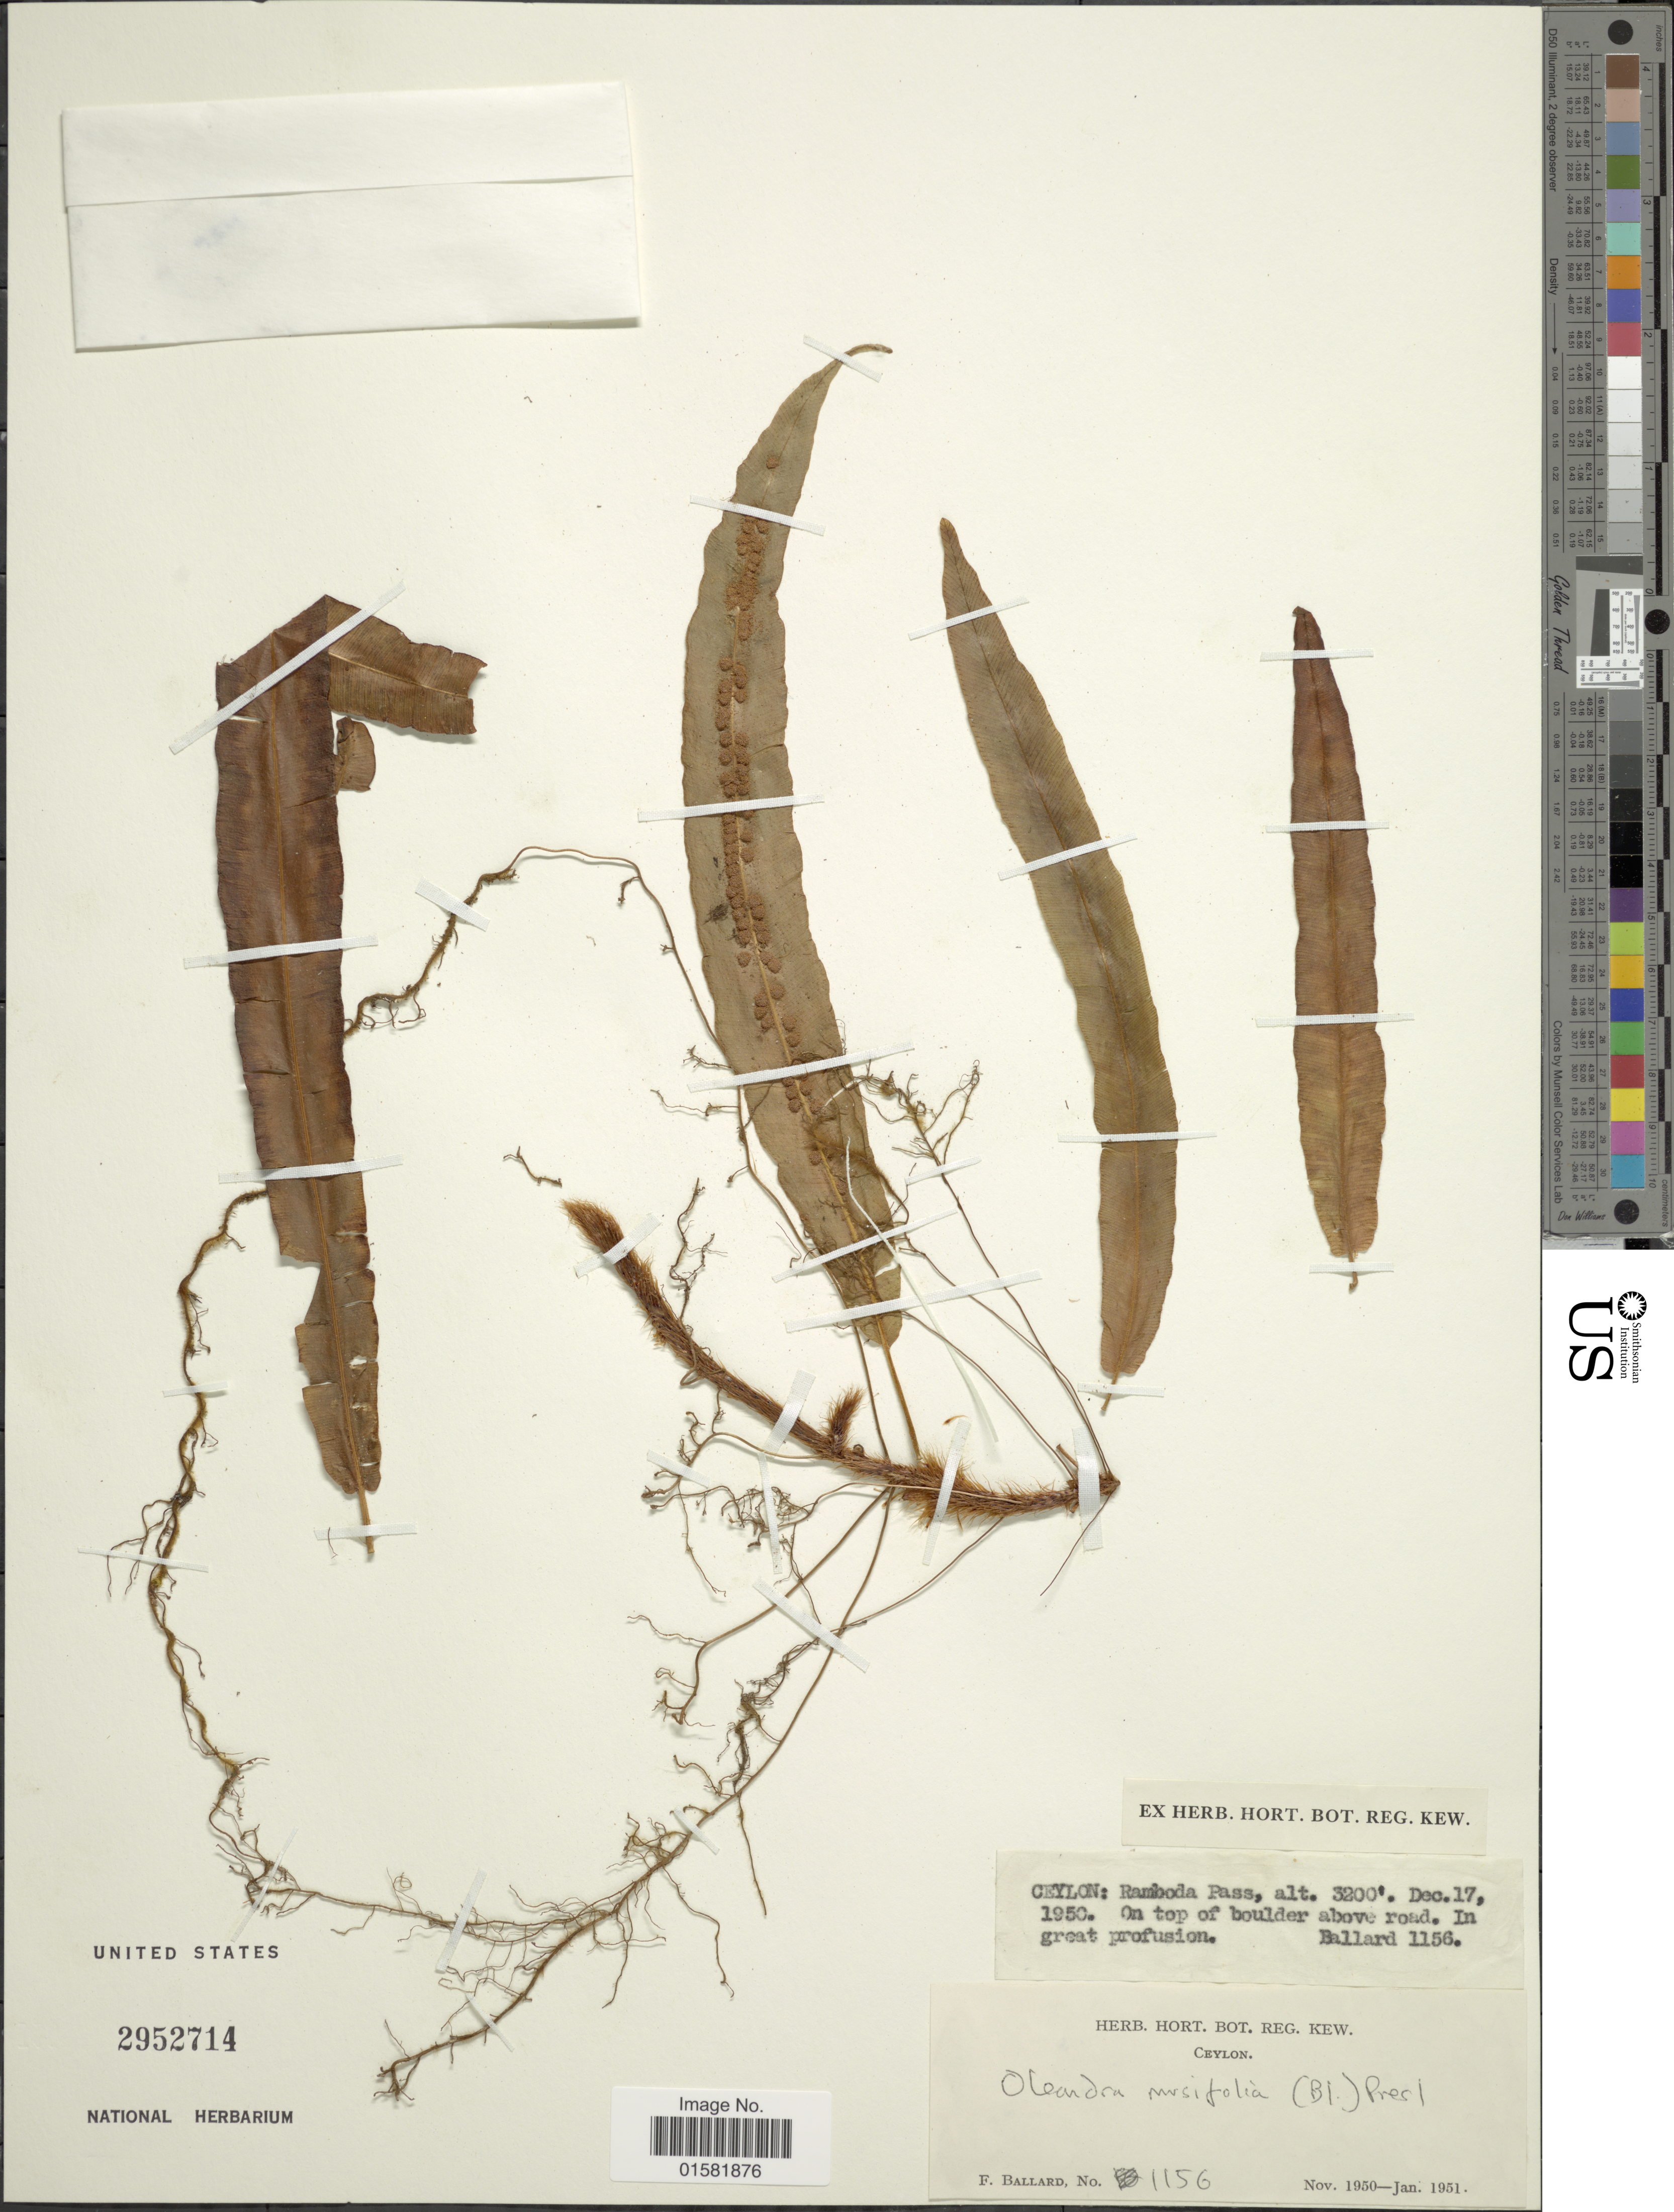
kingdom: Plantae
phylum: Tracheophyta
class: Polypodiopsida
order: Polypodiales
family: Oleandraceae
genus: Oleandra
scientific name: Oleandra musifolia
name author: (Bedd.) C. Presl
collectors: F. Ballard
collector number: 1156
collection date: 1950-12-17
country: Sri Lanka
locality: Ceylon, Ramboda Pass. On the top of bluder abover road.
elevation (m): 975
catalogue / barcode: US 2952714